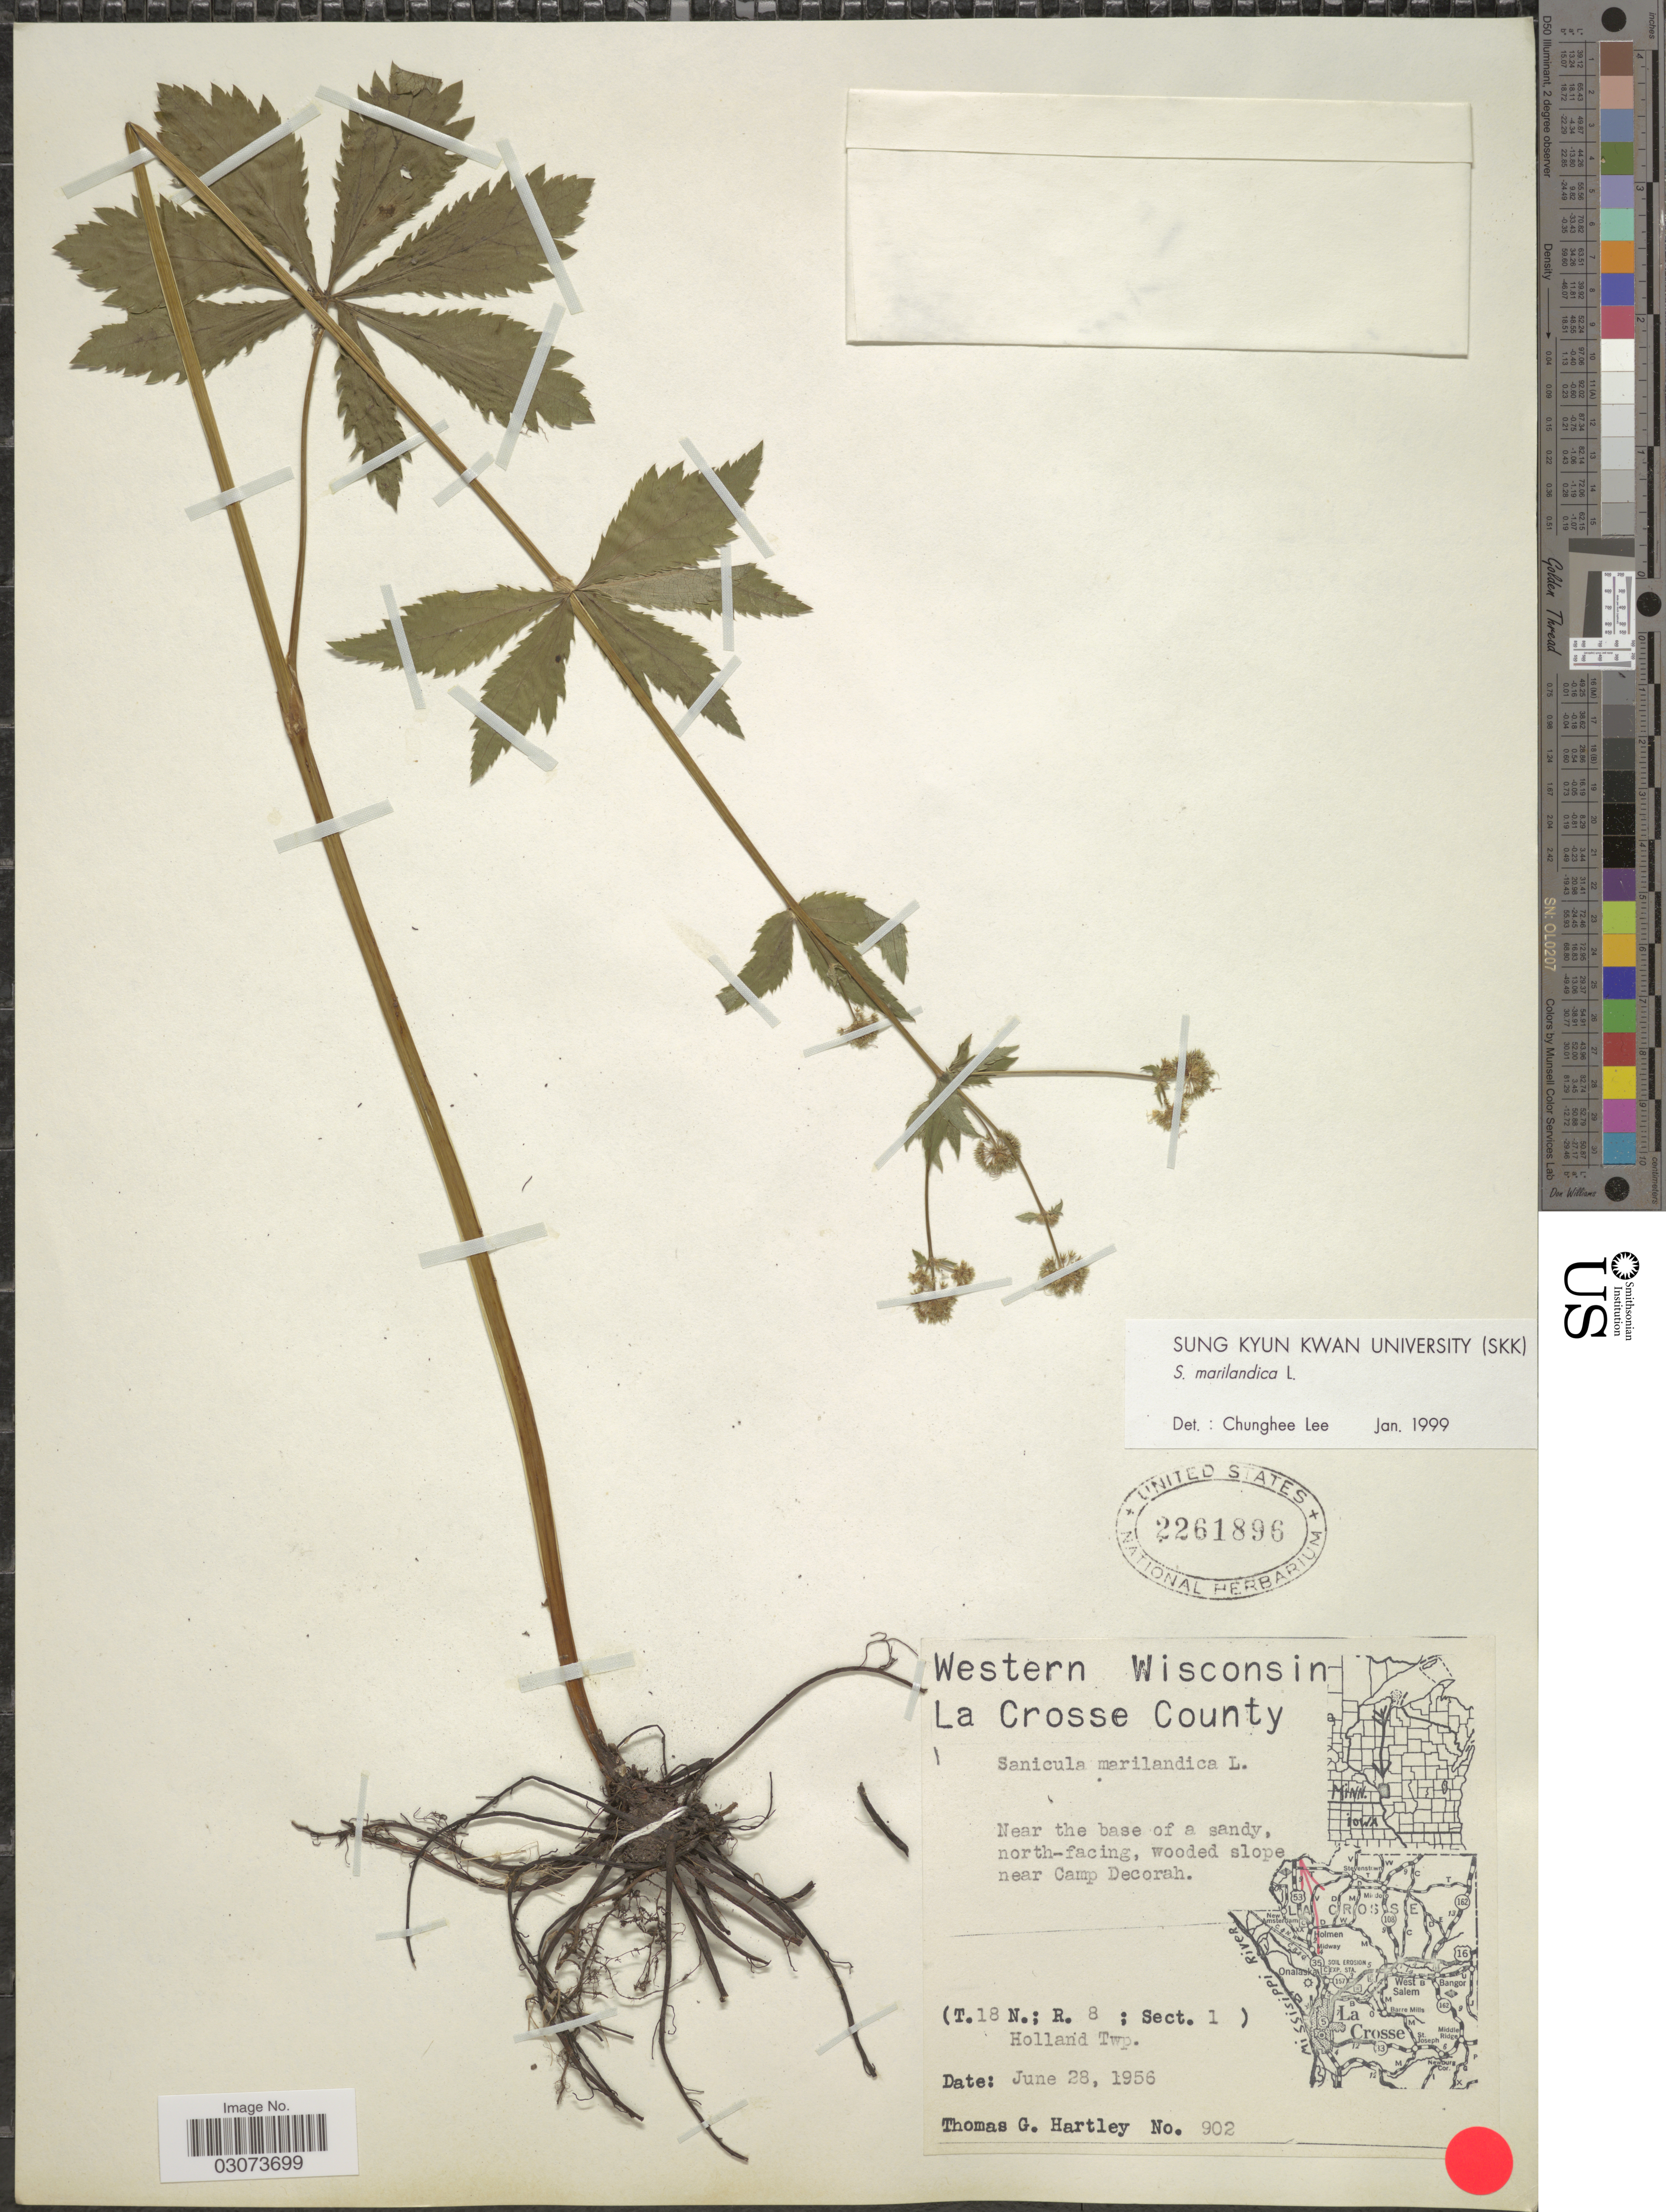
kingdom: Plantae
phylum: Tracheophyta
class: Magnoliopsida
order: Apiales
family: Apiaceae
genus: Sanicula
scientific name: Sanicula marilandica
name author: L.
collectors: T. G. Hartley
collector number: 902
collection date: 1956-06-28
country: United States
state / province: Wisconsin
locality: Western Wisconsin. La Crosse County. Near the base of a sandy, north-facing, wooded slope near Camp Decorah. (T.18 N.; R. 8 ; Sect. 1) Holland Twp.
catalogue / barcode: US 2261896